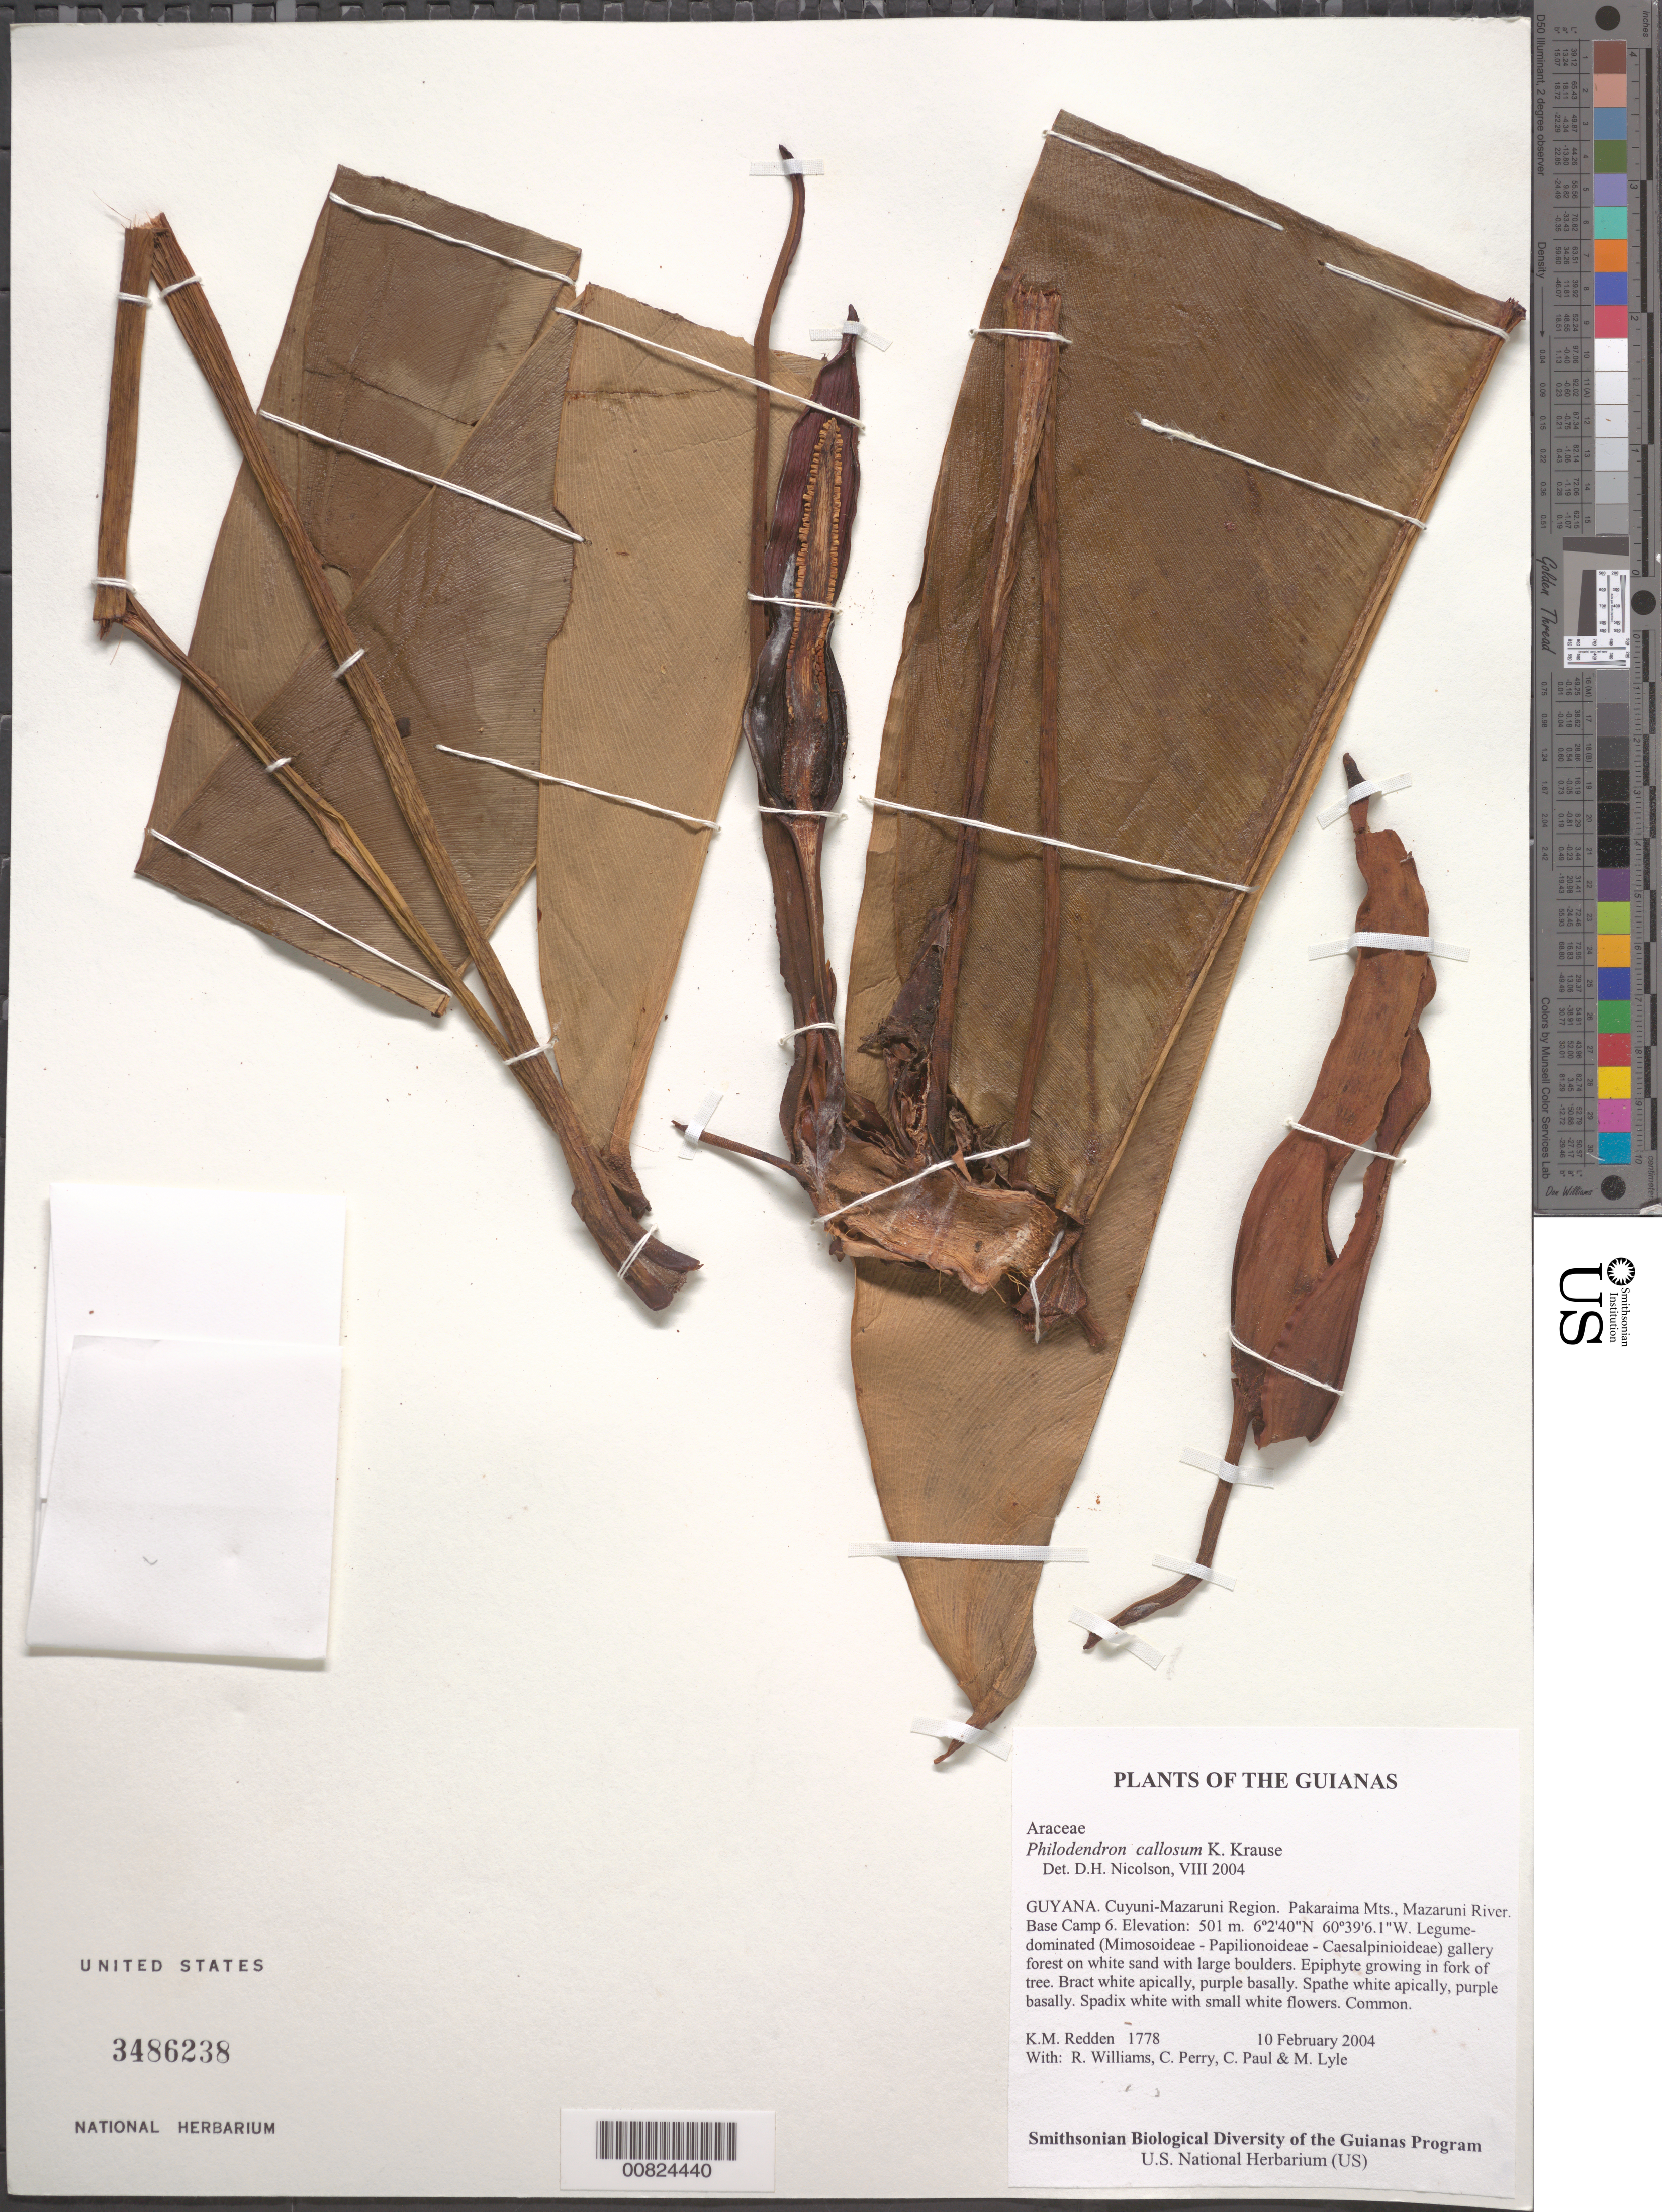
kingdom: Plantae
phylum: Tracheophyta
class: Liliopsida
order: Alismatales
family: Araceae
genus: Philodendron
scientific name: Philodendron callosum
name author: K. Krause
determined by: Nicolson, Dan H.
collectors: K. M. Redden, R. Williams, C. Perry, C. Paul & M. Lyle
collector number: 1778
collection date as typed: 10 February 2004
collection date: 2004-02-10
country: Guyana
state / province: Cuyuni-Mazaruni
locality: Pakaraima Mts., Mazaruni River. Base Camp 6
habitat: Legume-dominated (Mimosoideae - Papilionoideae - Caesalpinioideae) gallery forest on white sand with large boulders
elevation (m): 501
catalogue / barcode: US 3486238